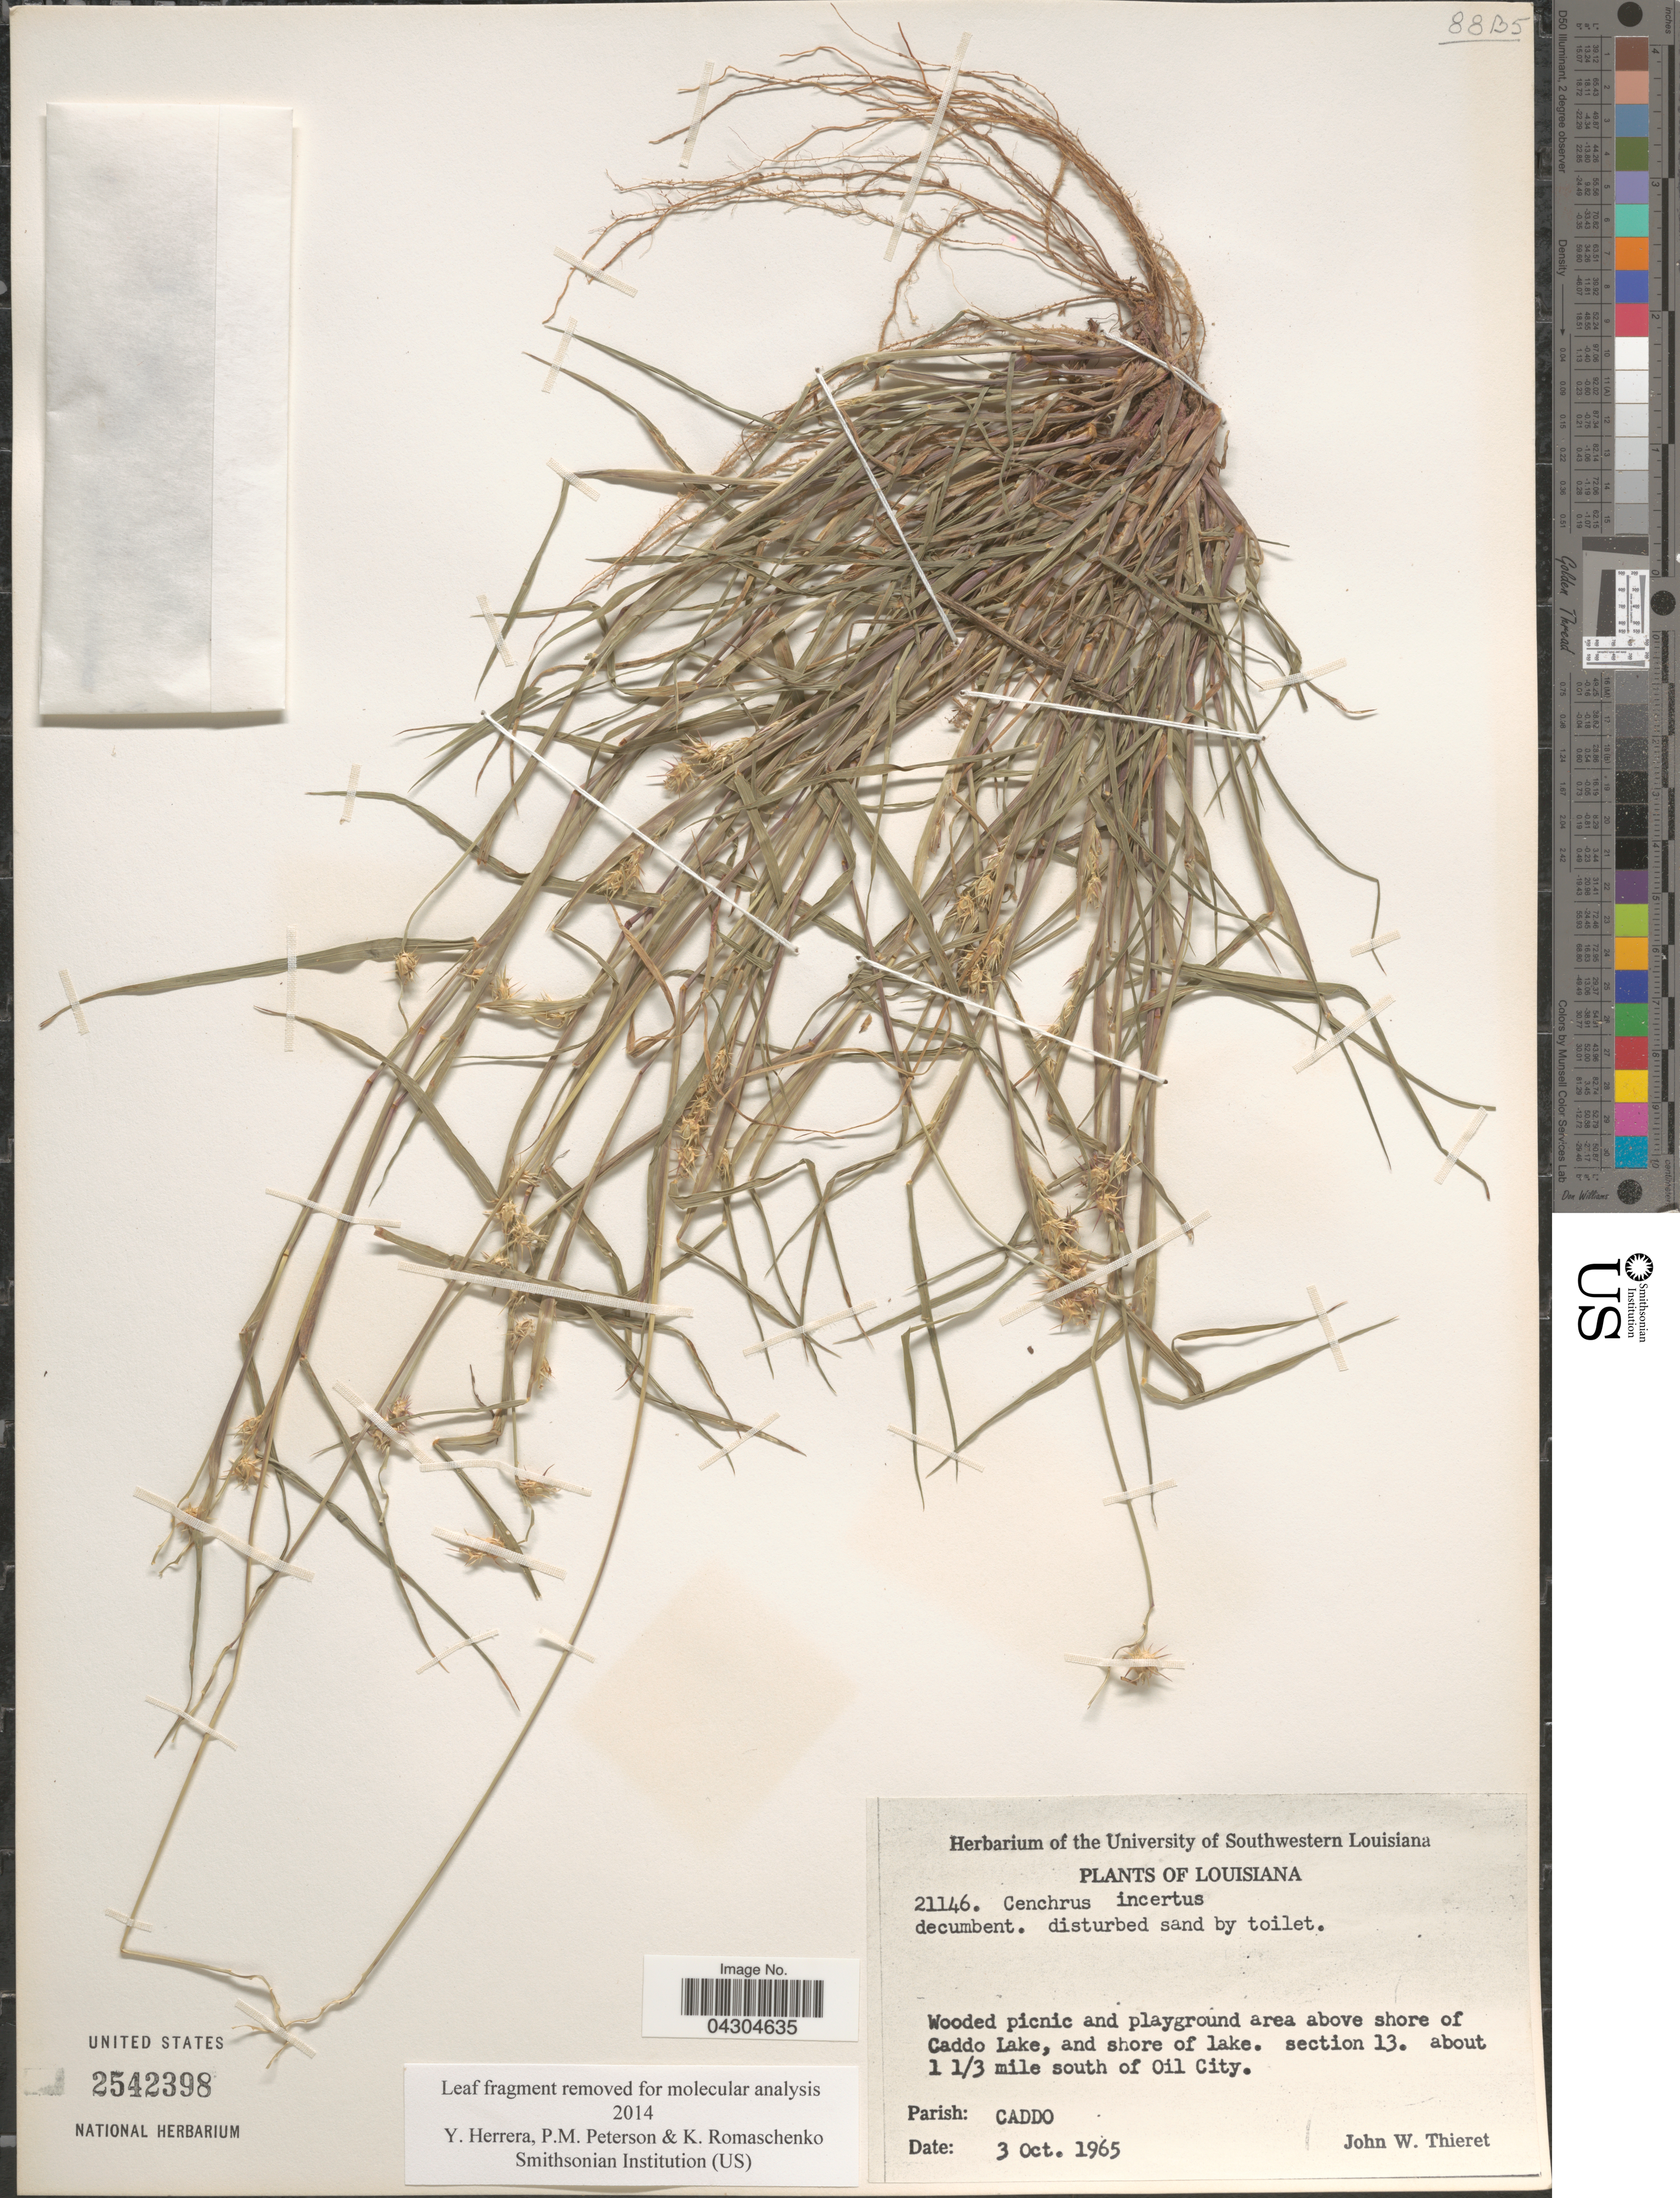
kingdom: Plantae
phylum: Tracheophyta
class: Liliopsida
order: Poales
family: Poaceae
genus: Cenchrus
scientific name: Cenchrus incertus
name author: M.A. Curtis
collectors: J. W. Thieret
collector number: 21146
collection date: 1965-10-03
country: United States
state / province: Louisiana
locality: Wooded picnic and playground area above shore of Caddo Lake, and shore of lake. Section 13. About 1 1/3 mile south of Oil City. Parish: Caddo.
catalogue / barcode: US 2542398